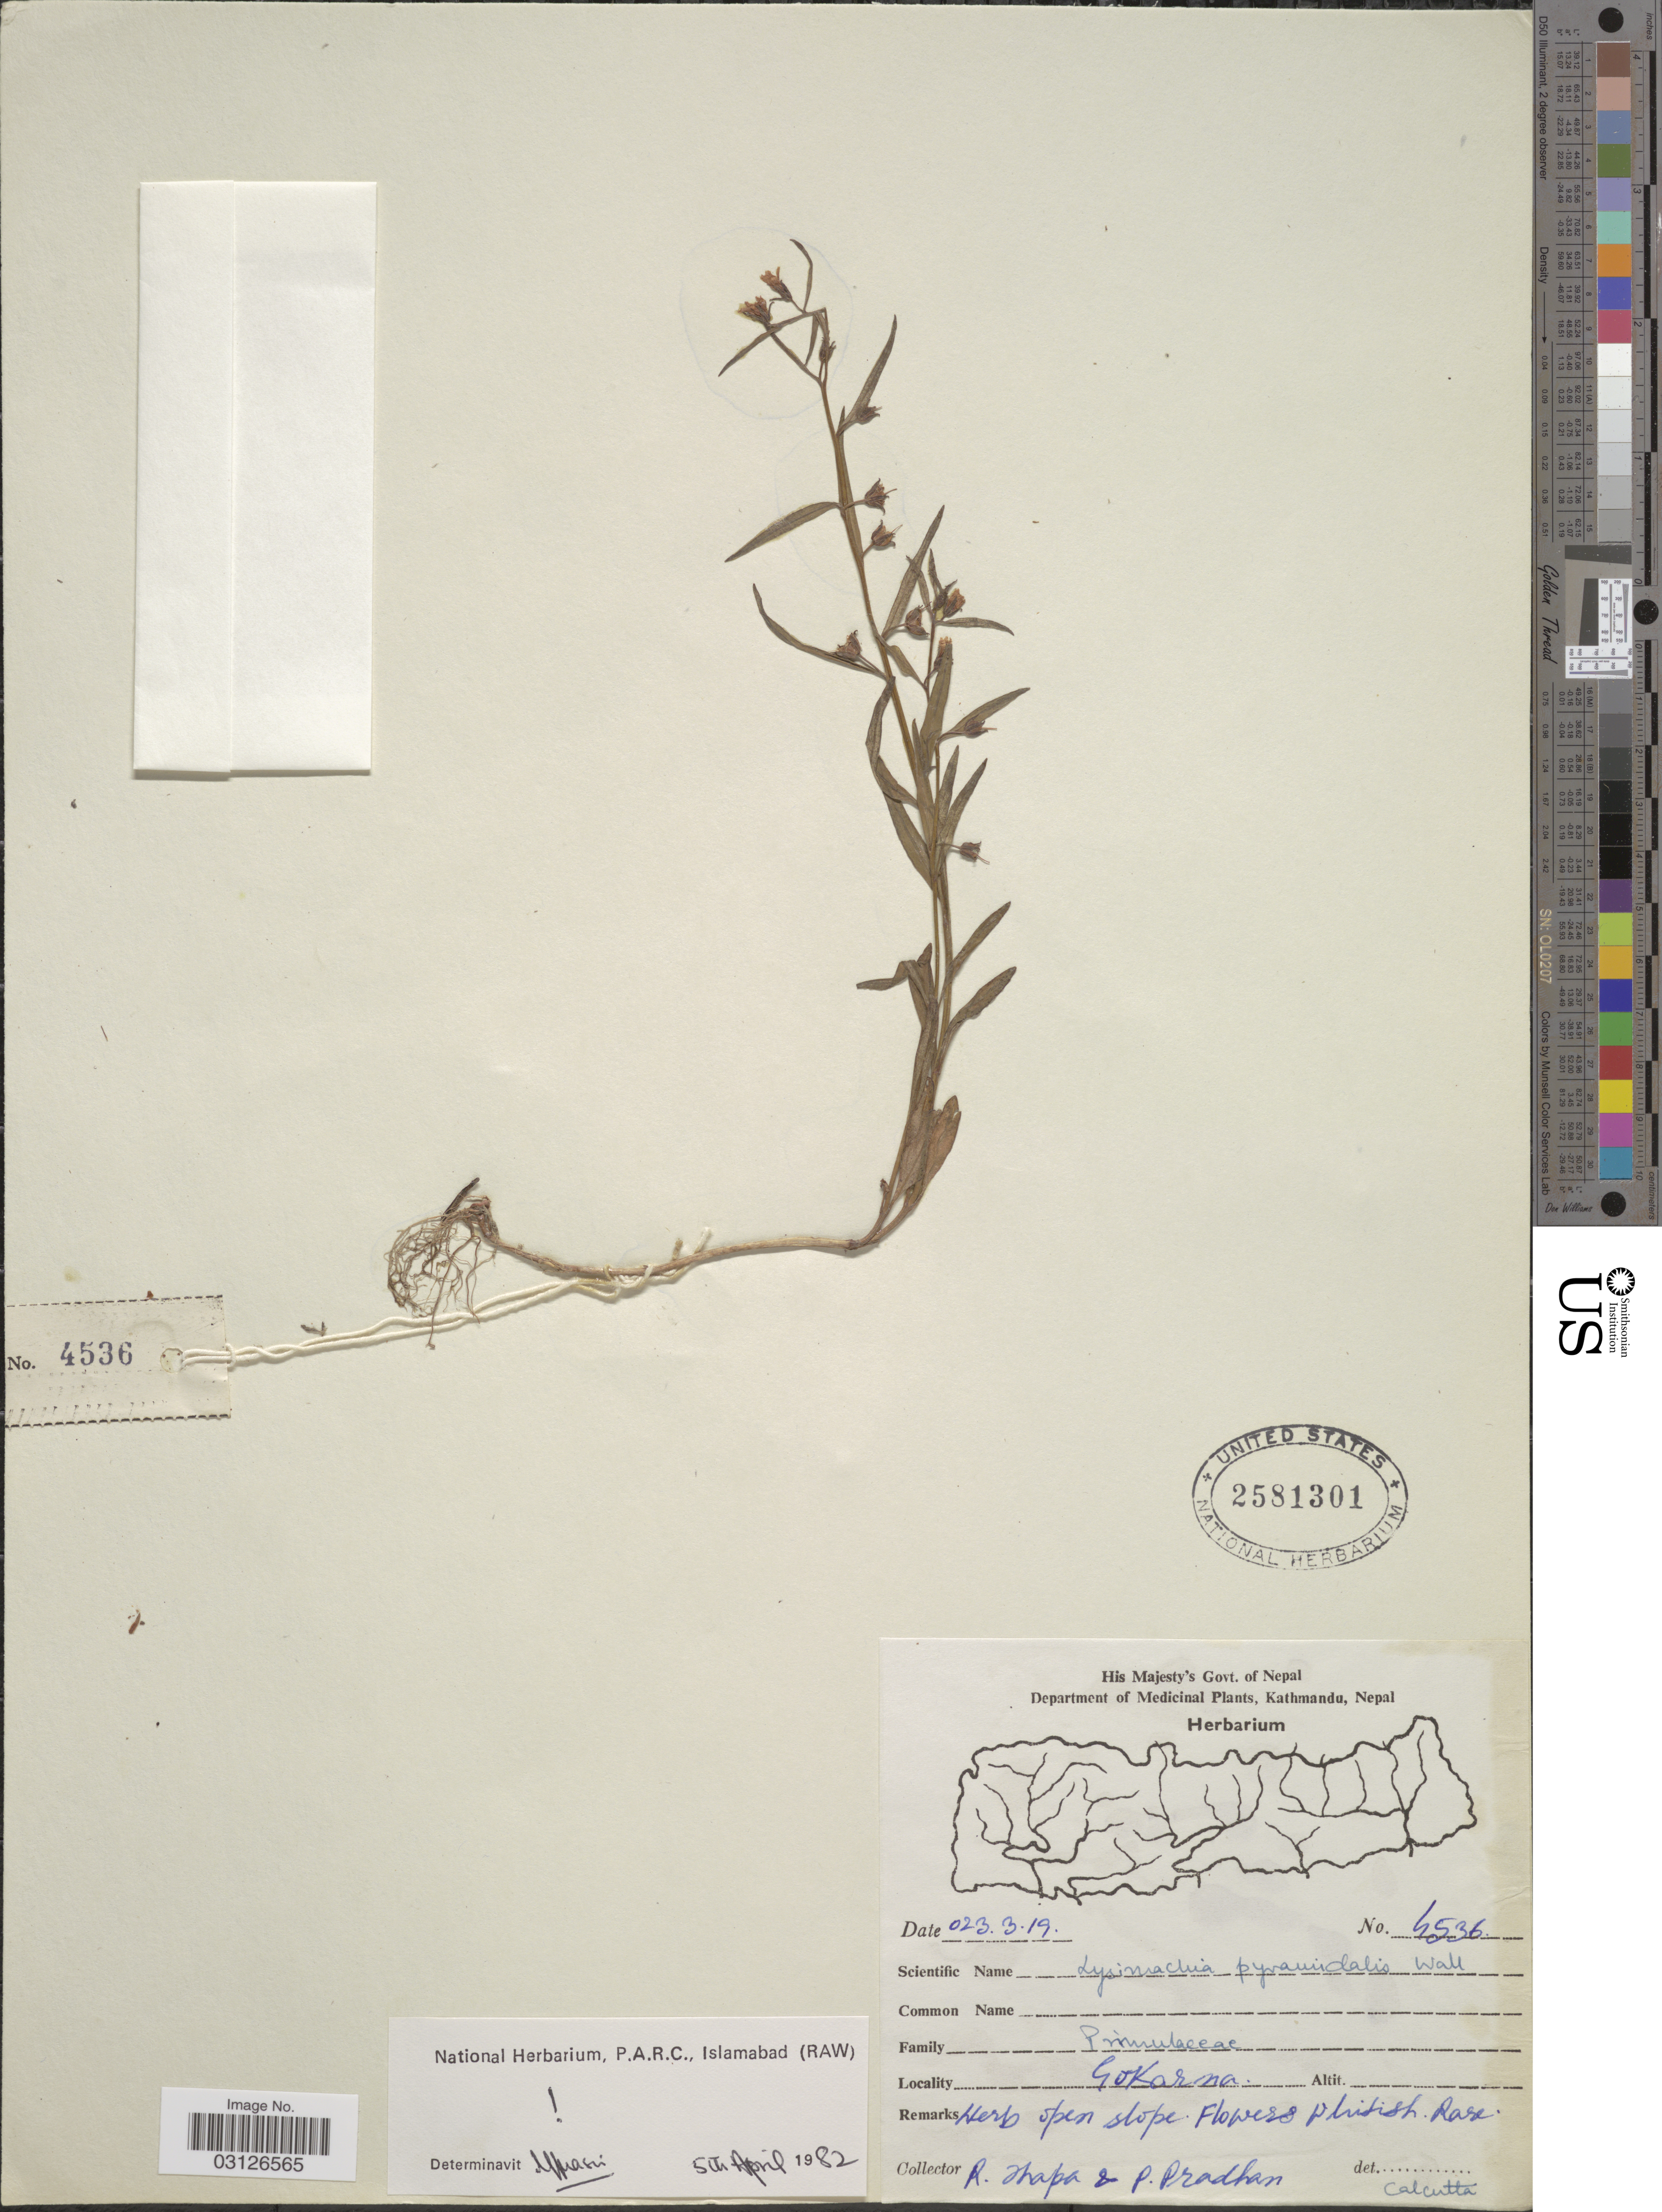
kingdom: Plantae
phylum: Tracheophyta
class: Magnoliopsida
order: Ericales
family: Primulaceae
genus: Lysimachia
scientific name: Lysimachia pyramidalis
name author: Wall.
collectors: R. Thapa & P. Pradhan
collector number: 4536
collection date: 1919-03-23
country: Nepal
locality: Gokarna.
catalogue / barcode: US 2581301